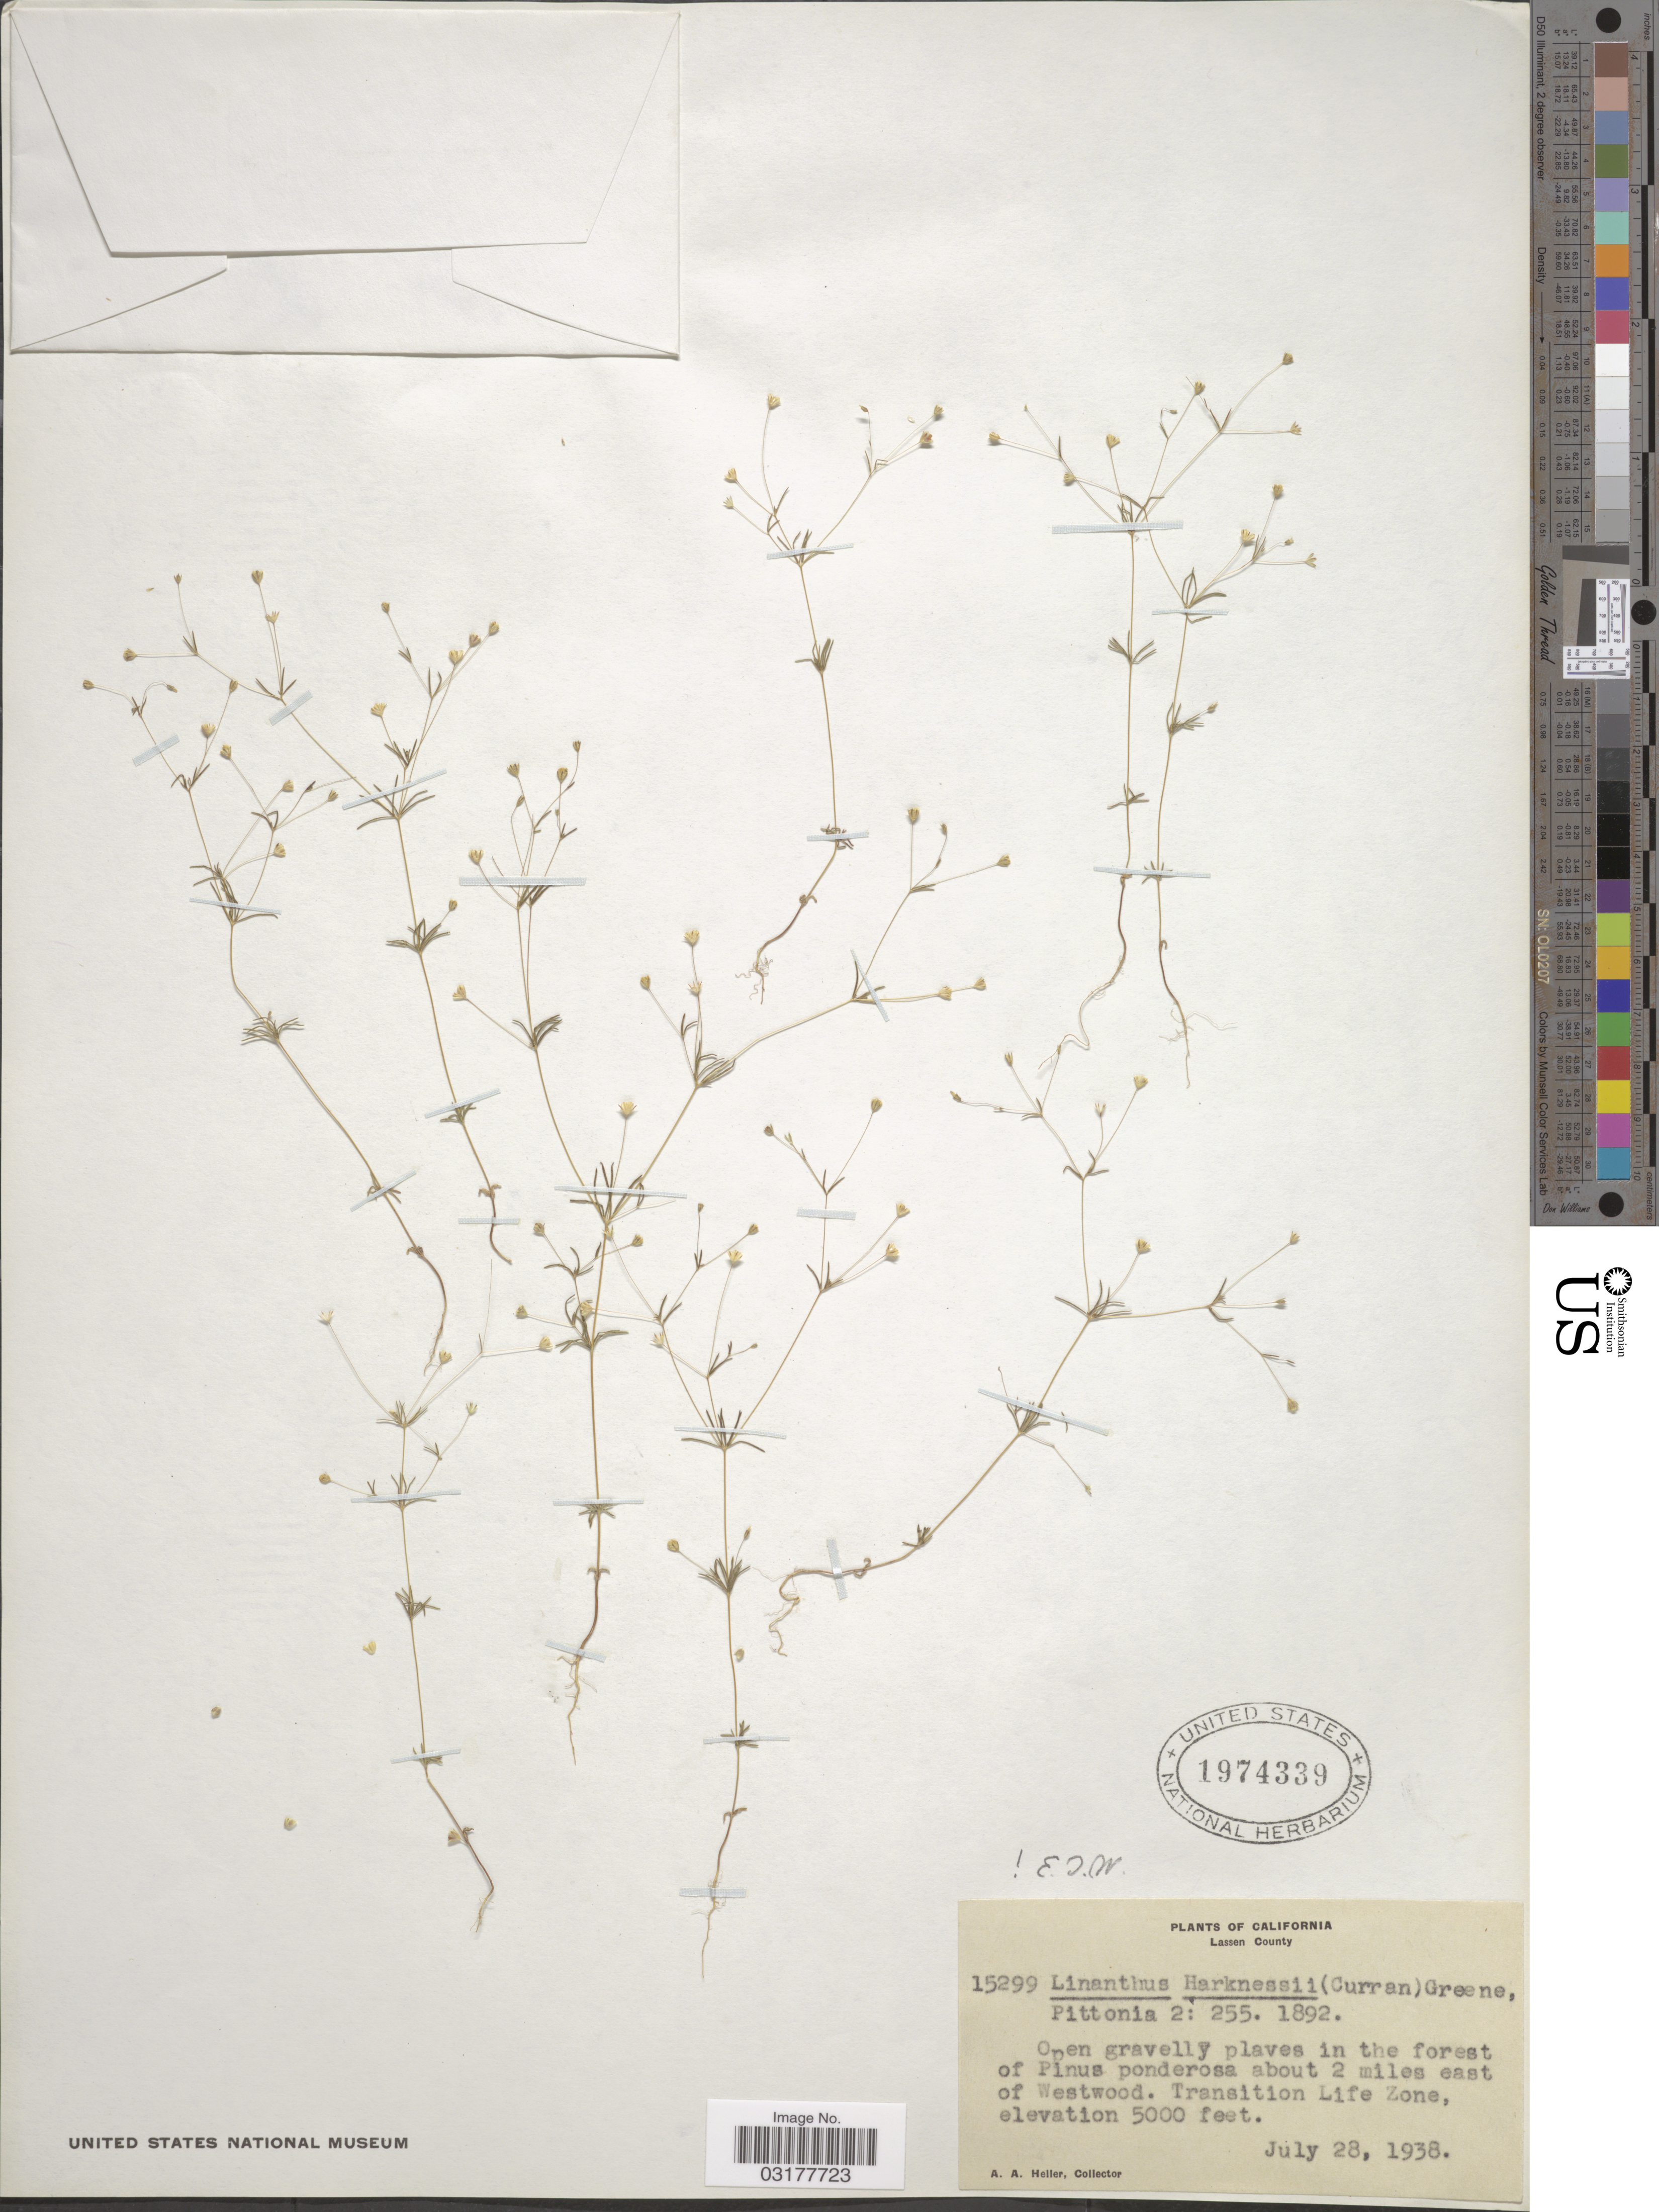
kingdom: Plantae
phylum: Tracheophyta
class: Magnoliopsida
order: Ericales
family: Polemoniaceae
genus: Leptosiphon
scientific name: Leptosiphon harknessii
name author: (Curran) J.M. Porter & L.A. Johnson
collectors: A. A. Heller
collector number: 15299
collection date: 1938-07-28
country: United States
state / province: California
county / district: Lassen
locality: Lassen County. About 2 miles east of Westwood. Transition Life Zone.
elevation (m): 1524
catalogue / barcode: US 1974339